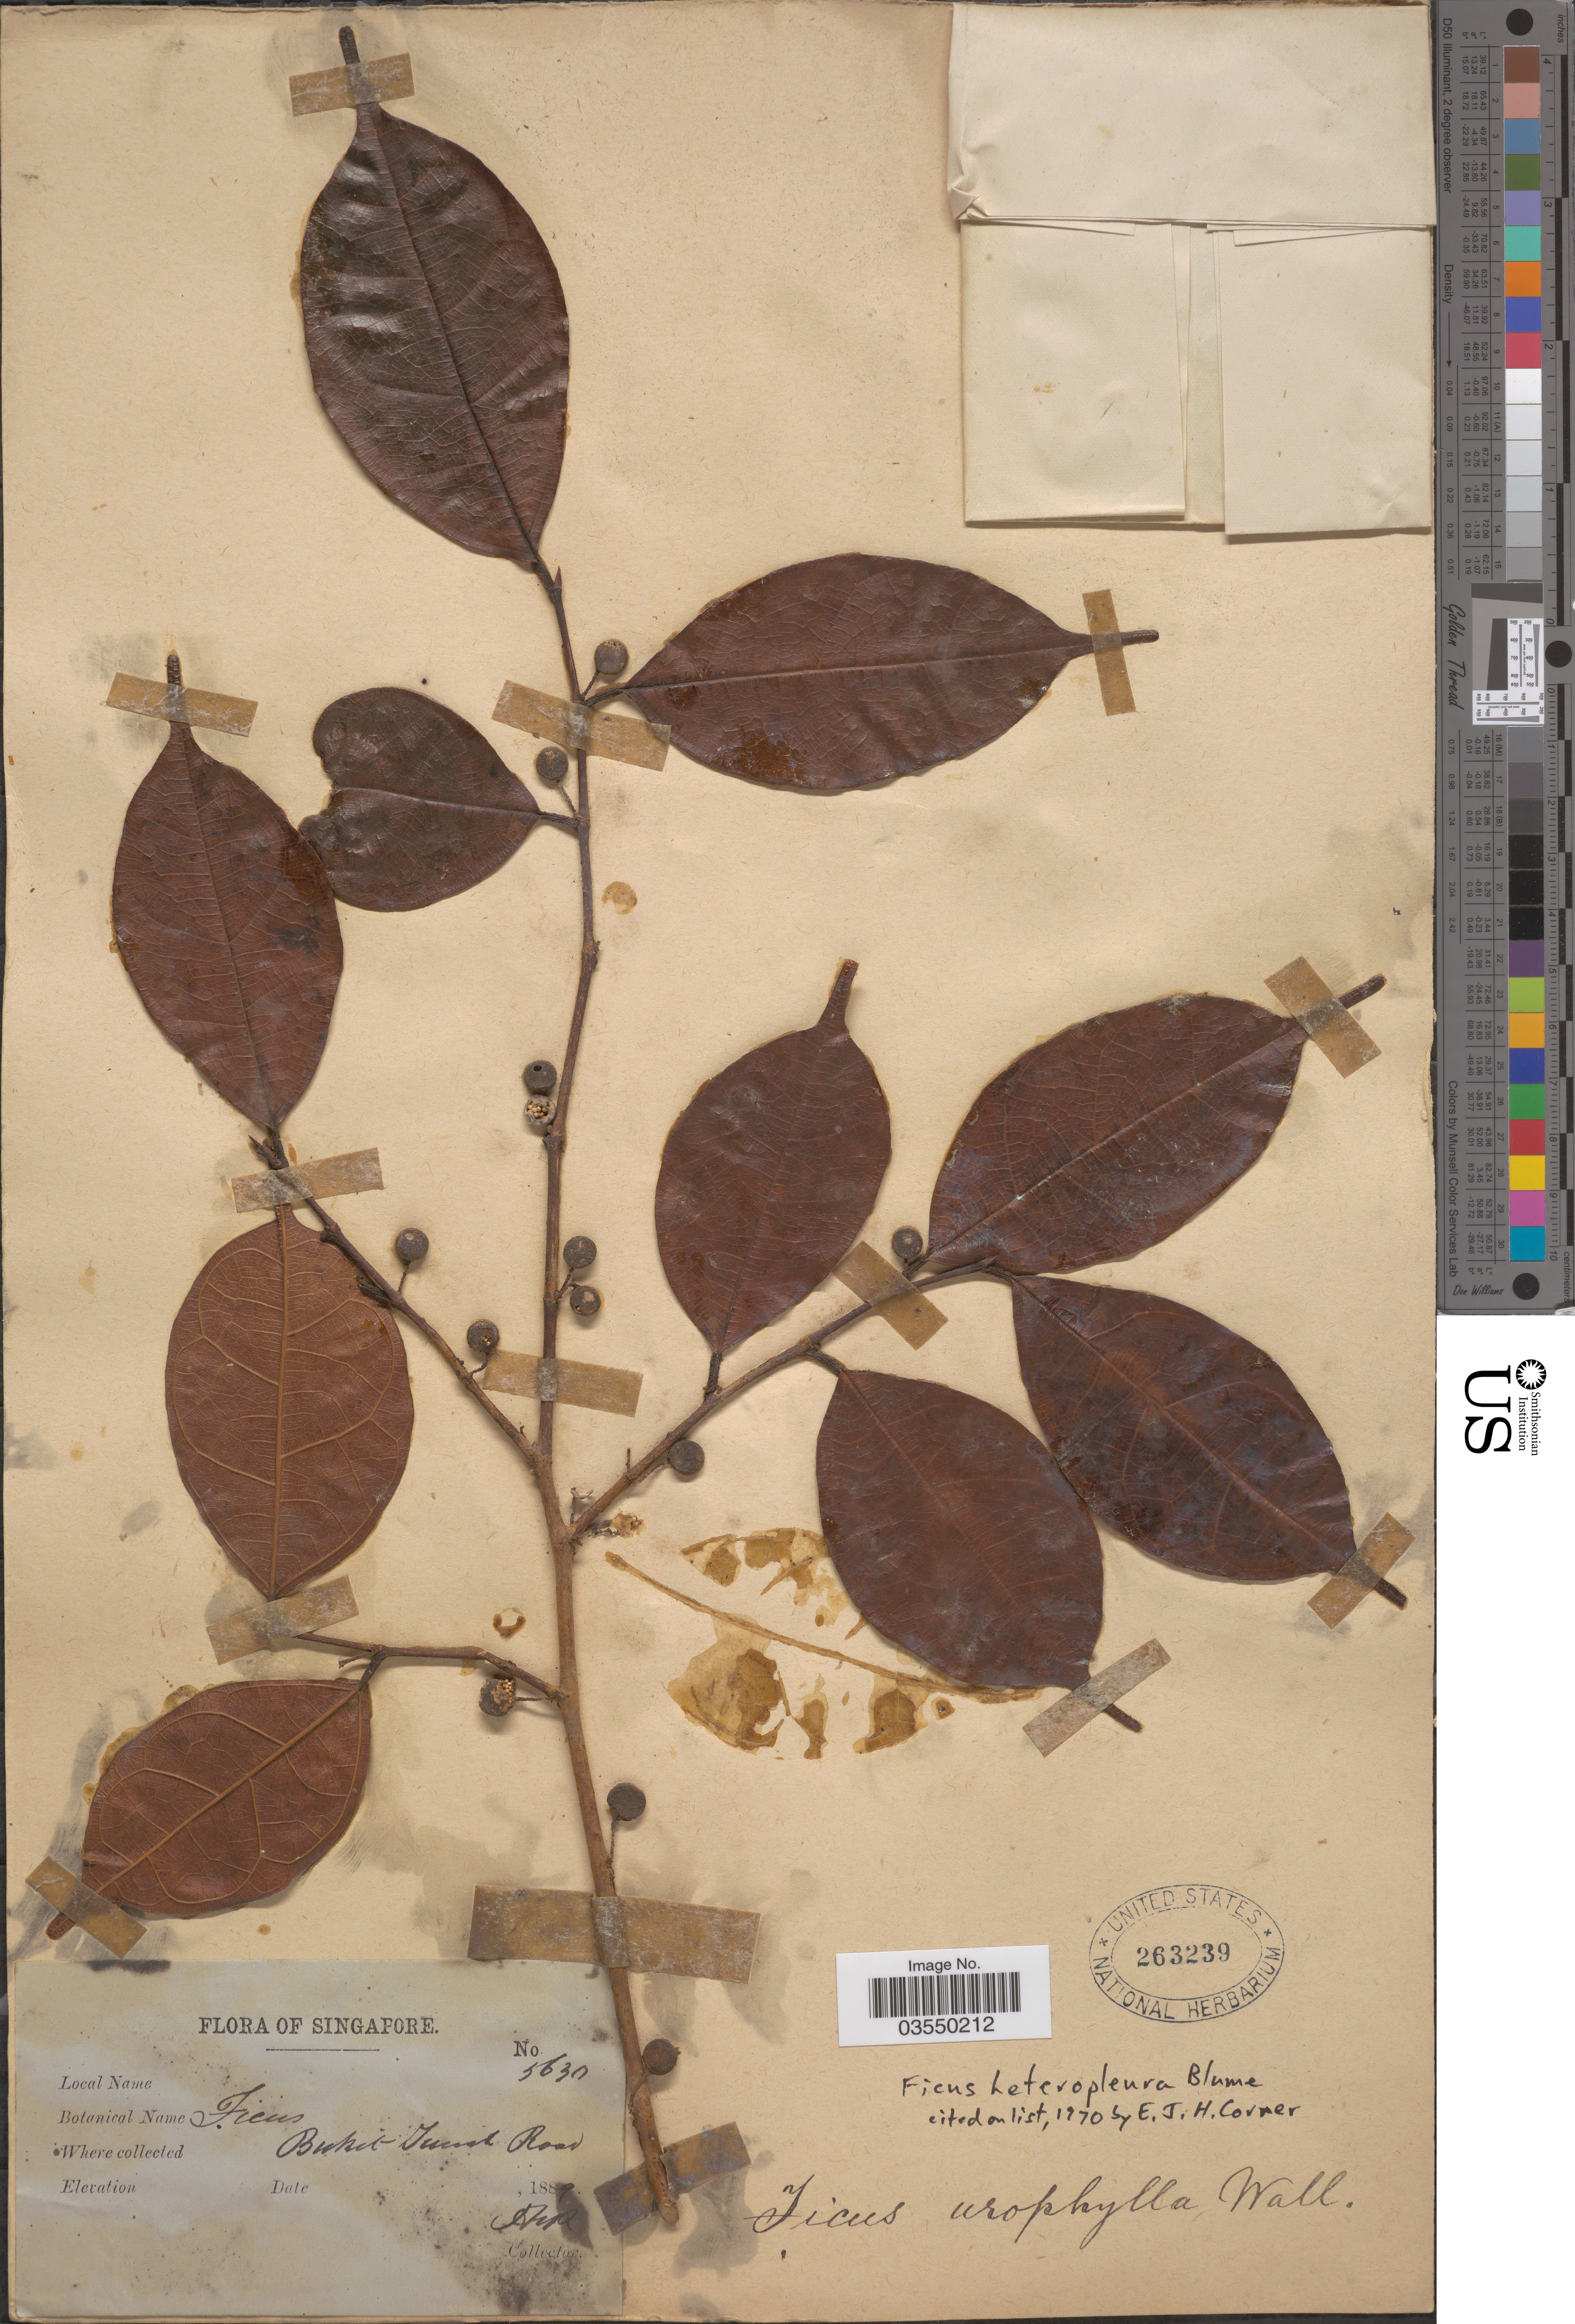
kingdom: Plantae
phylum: Tracheophyta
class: Magnoliopsida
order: Rosales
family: Moraceae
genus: Ficus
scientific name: Ficus heteropleura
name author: Blume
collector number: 5630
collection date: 1889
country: Singapore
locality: Bukit-Timah Road.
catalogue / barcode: US 263239